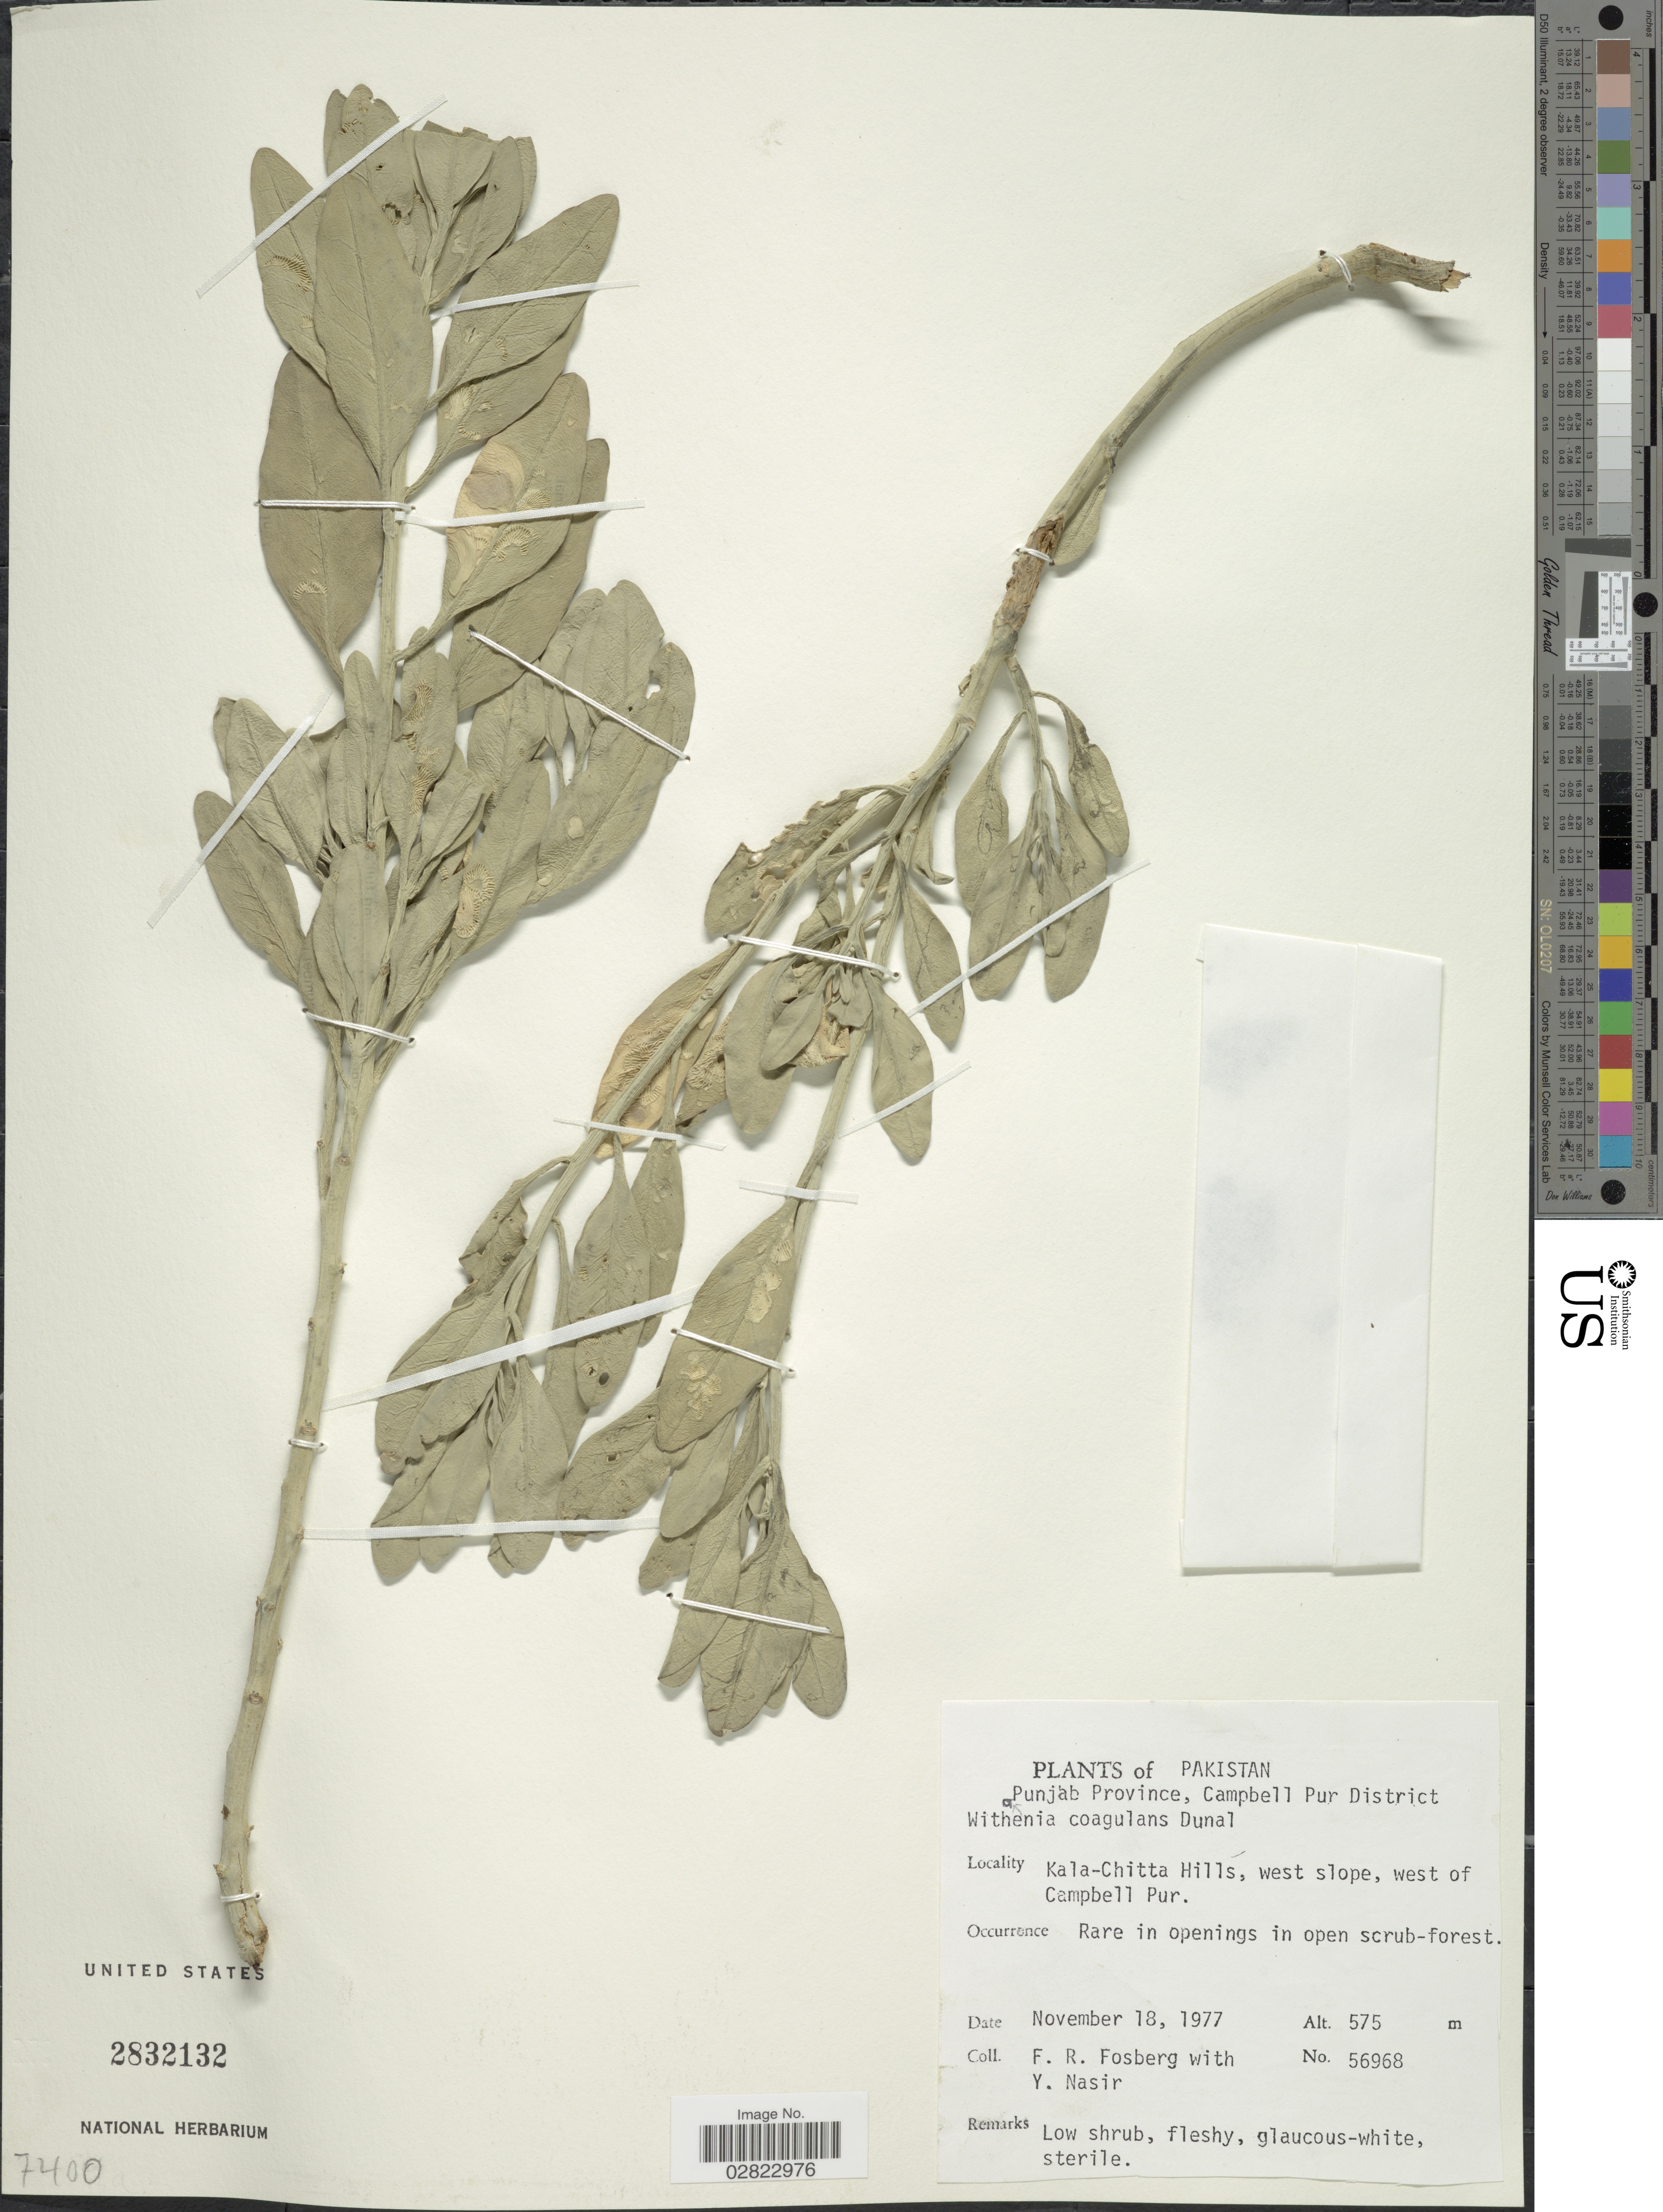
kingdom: Plantae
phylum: Tracheophyta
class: Magnoliopsida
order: Solanales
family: Solanaceae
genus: Withania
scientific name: Withania coagulans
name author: (Stocks) Dunal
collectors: F. R. Fosberg & Y. Nasir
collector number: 56968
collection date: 1977-11-18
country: Pakistan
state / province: Punjab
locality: Campbell Pur District. Kala-Chitta Hills, west slope, west of Campbell Pur.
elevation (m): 575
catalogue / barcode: US 2832132